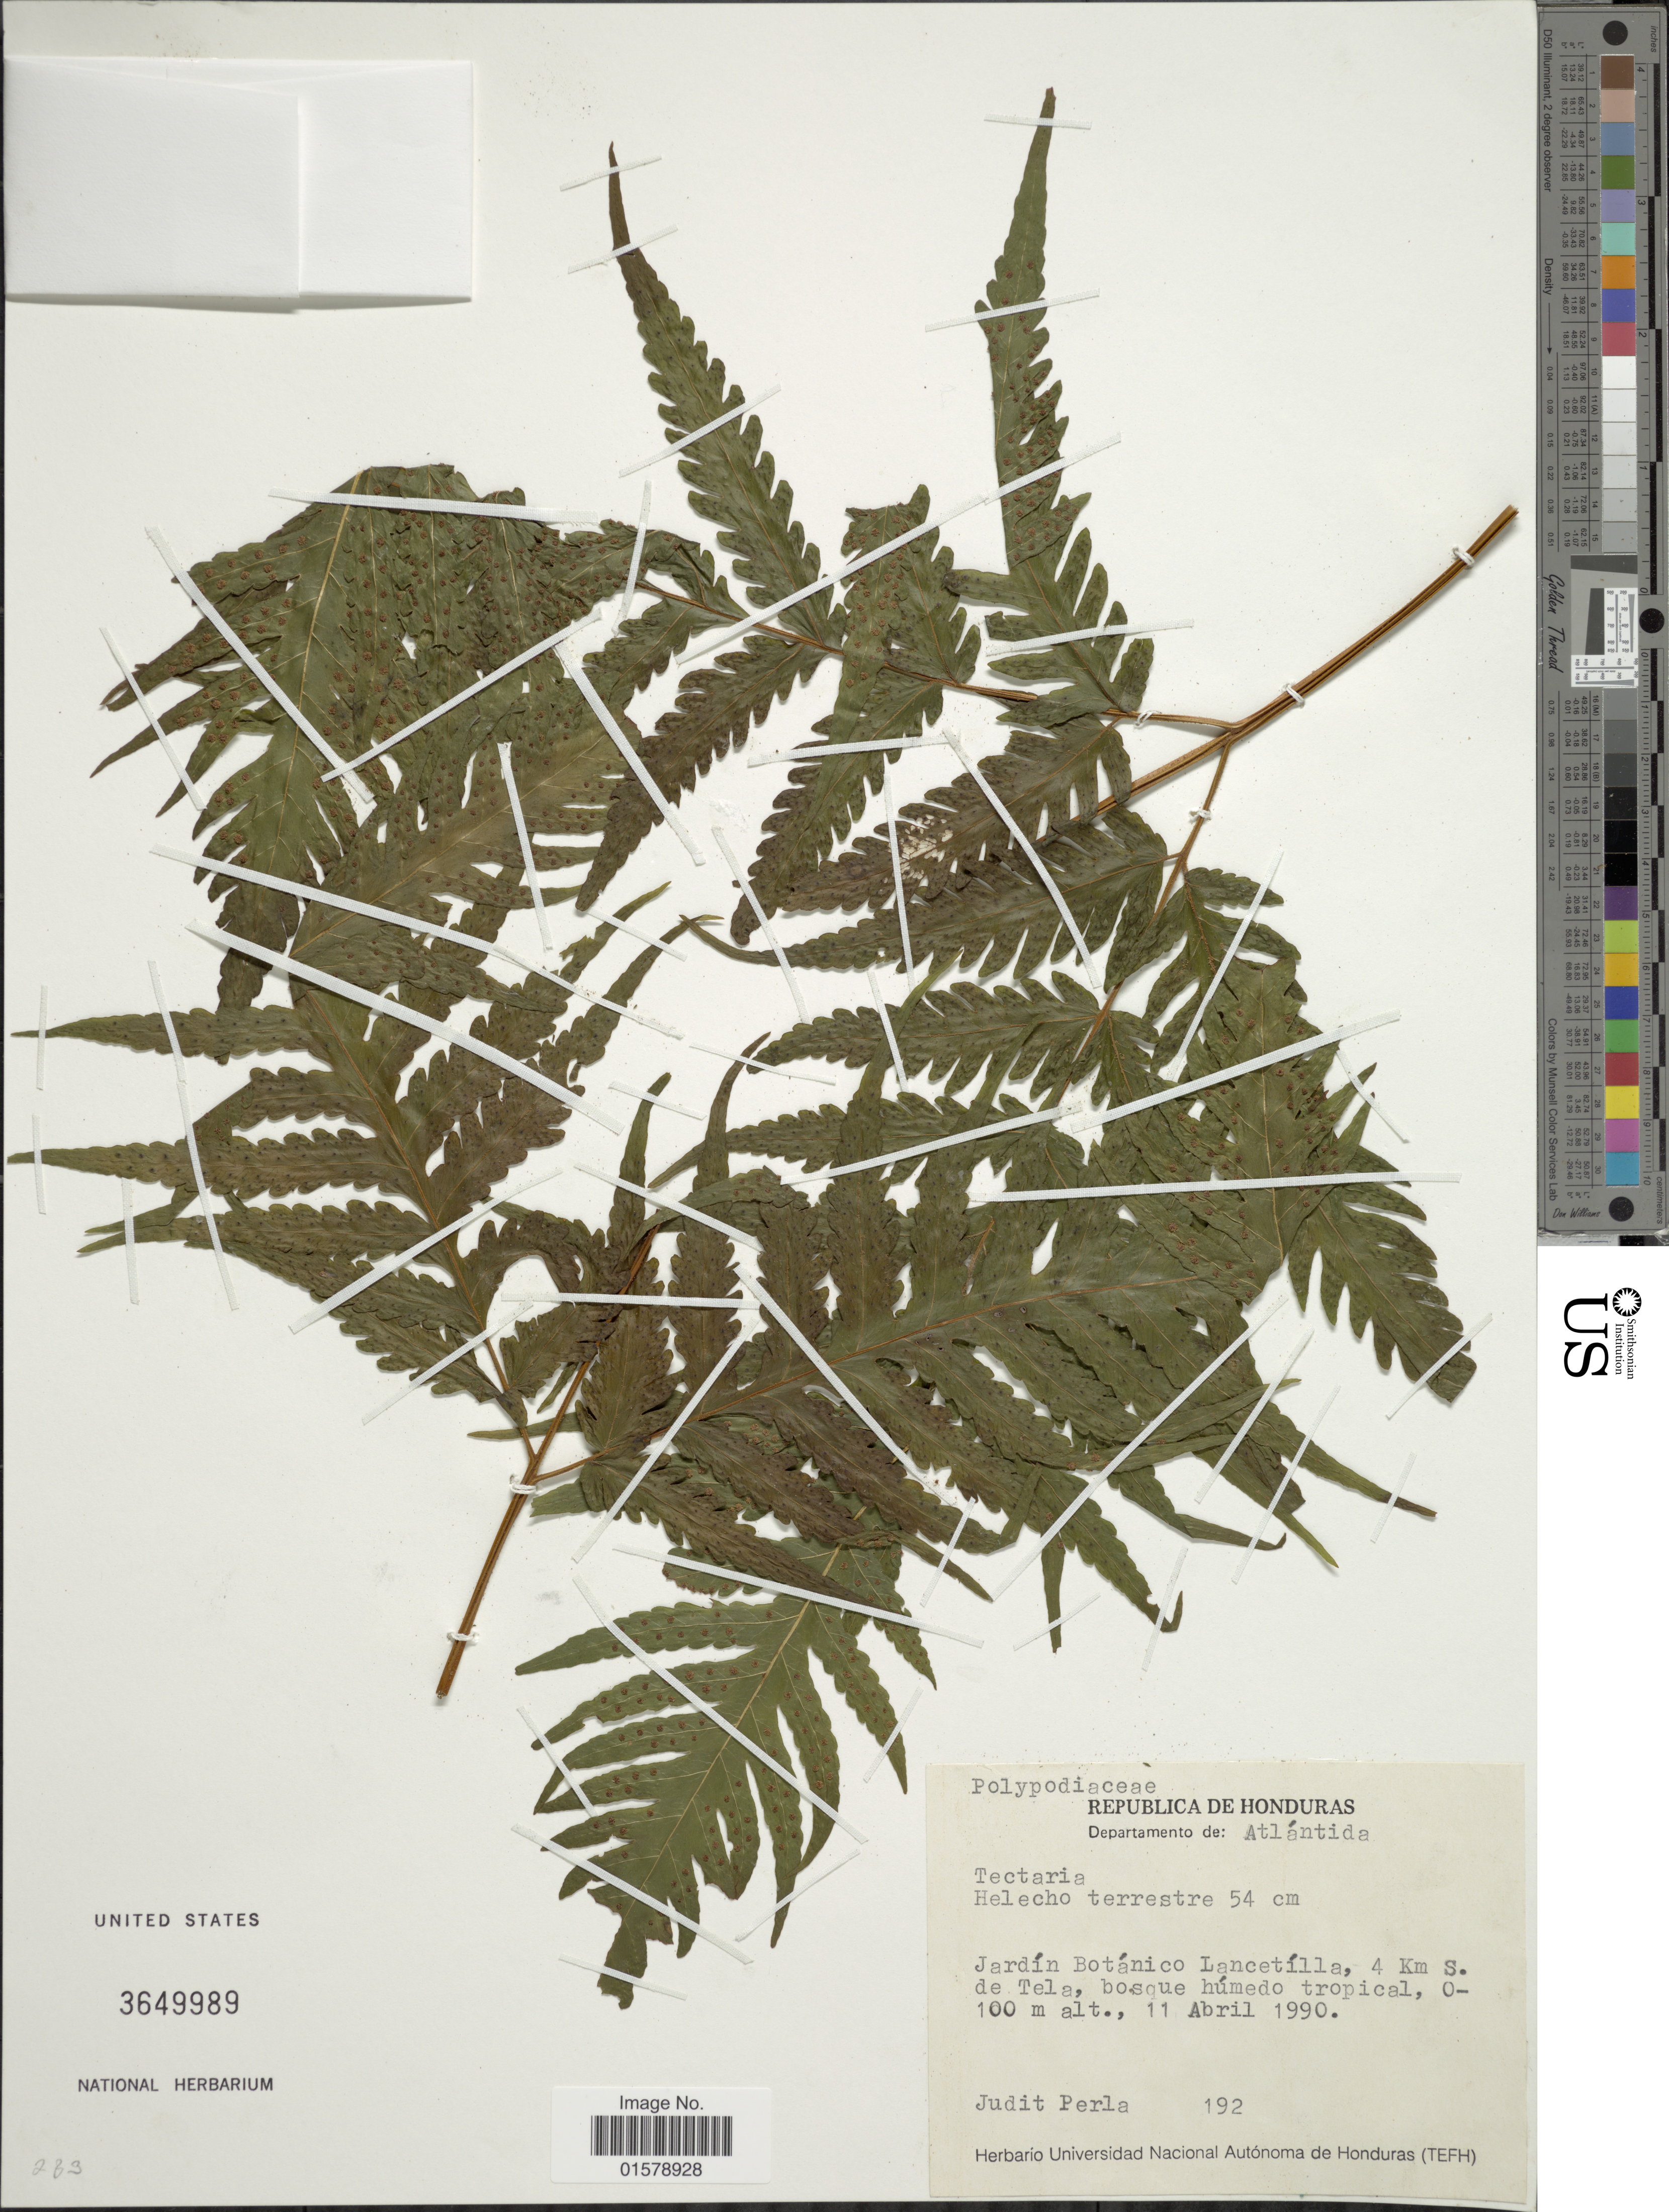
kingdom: Plantae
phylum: Tracheophyta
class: Polypodiopsida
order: Polypodiales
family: Tectariaceae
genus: Tectaria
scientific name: Tectaria sp.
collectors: J. Perla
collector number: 192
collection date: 1990-04-11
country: Honduras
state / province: Atlántida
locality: Jardin Botanico Lancetilla, 4 km S de Tela, bosque humedo tropical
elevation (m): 100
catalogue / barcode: US 3649989